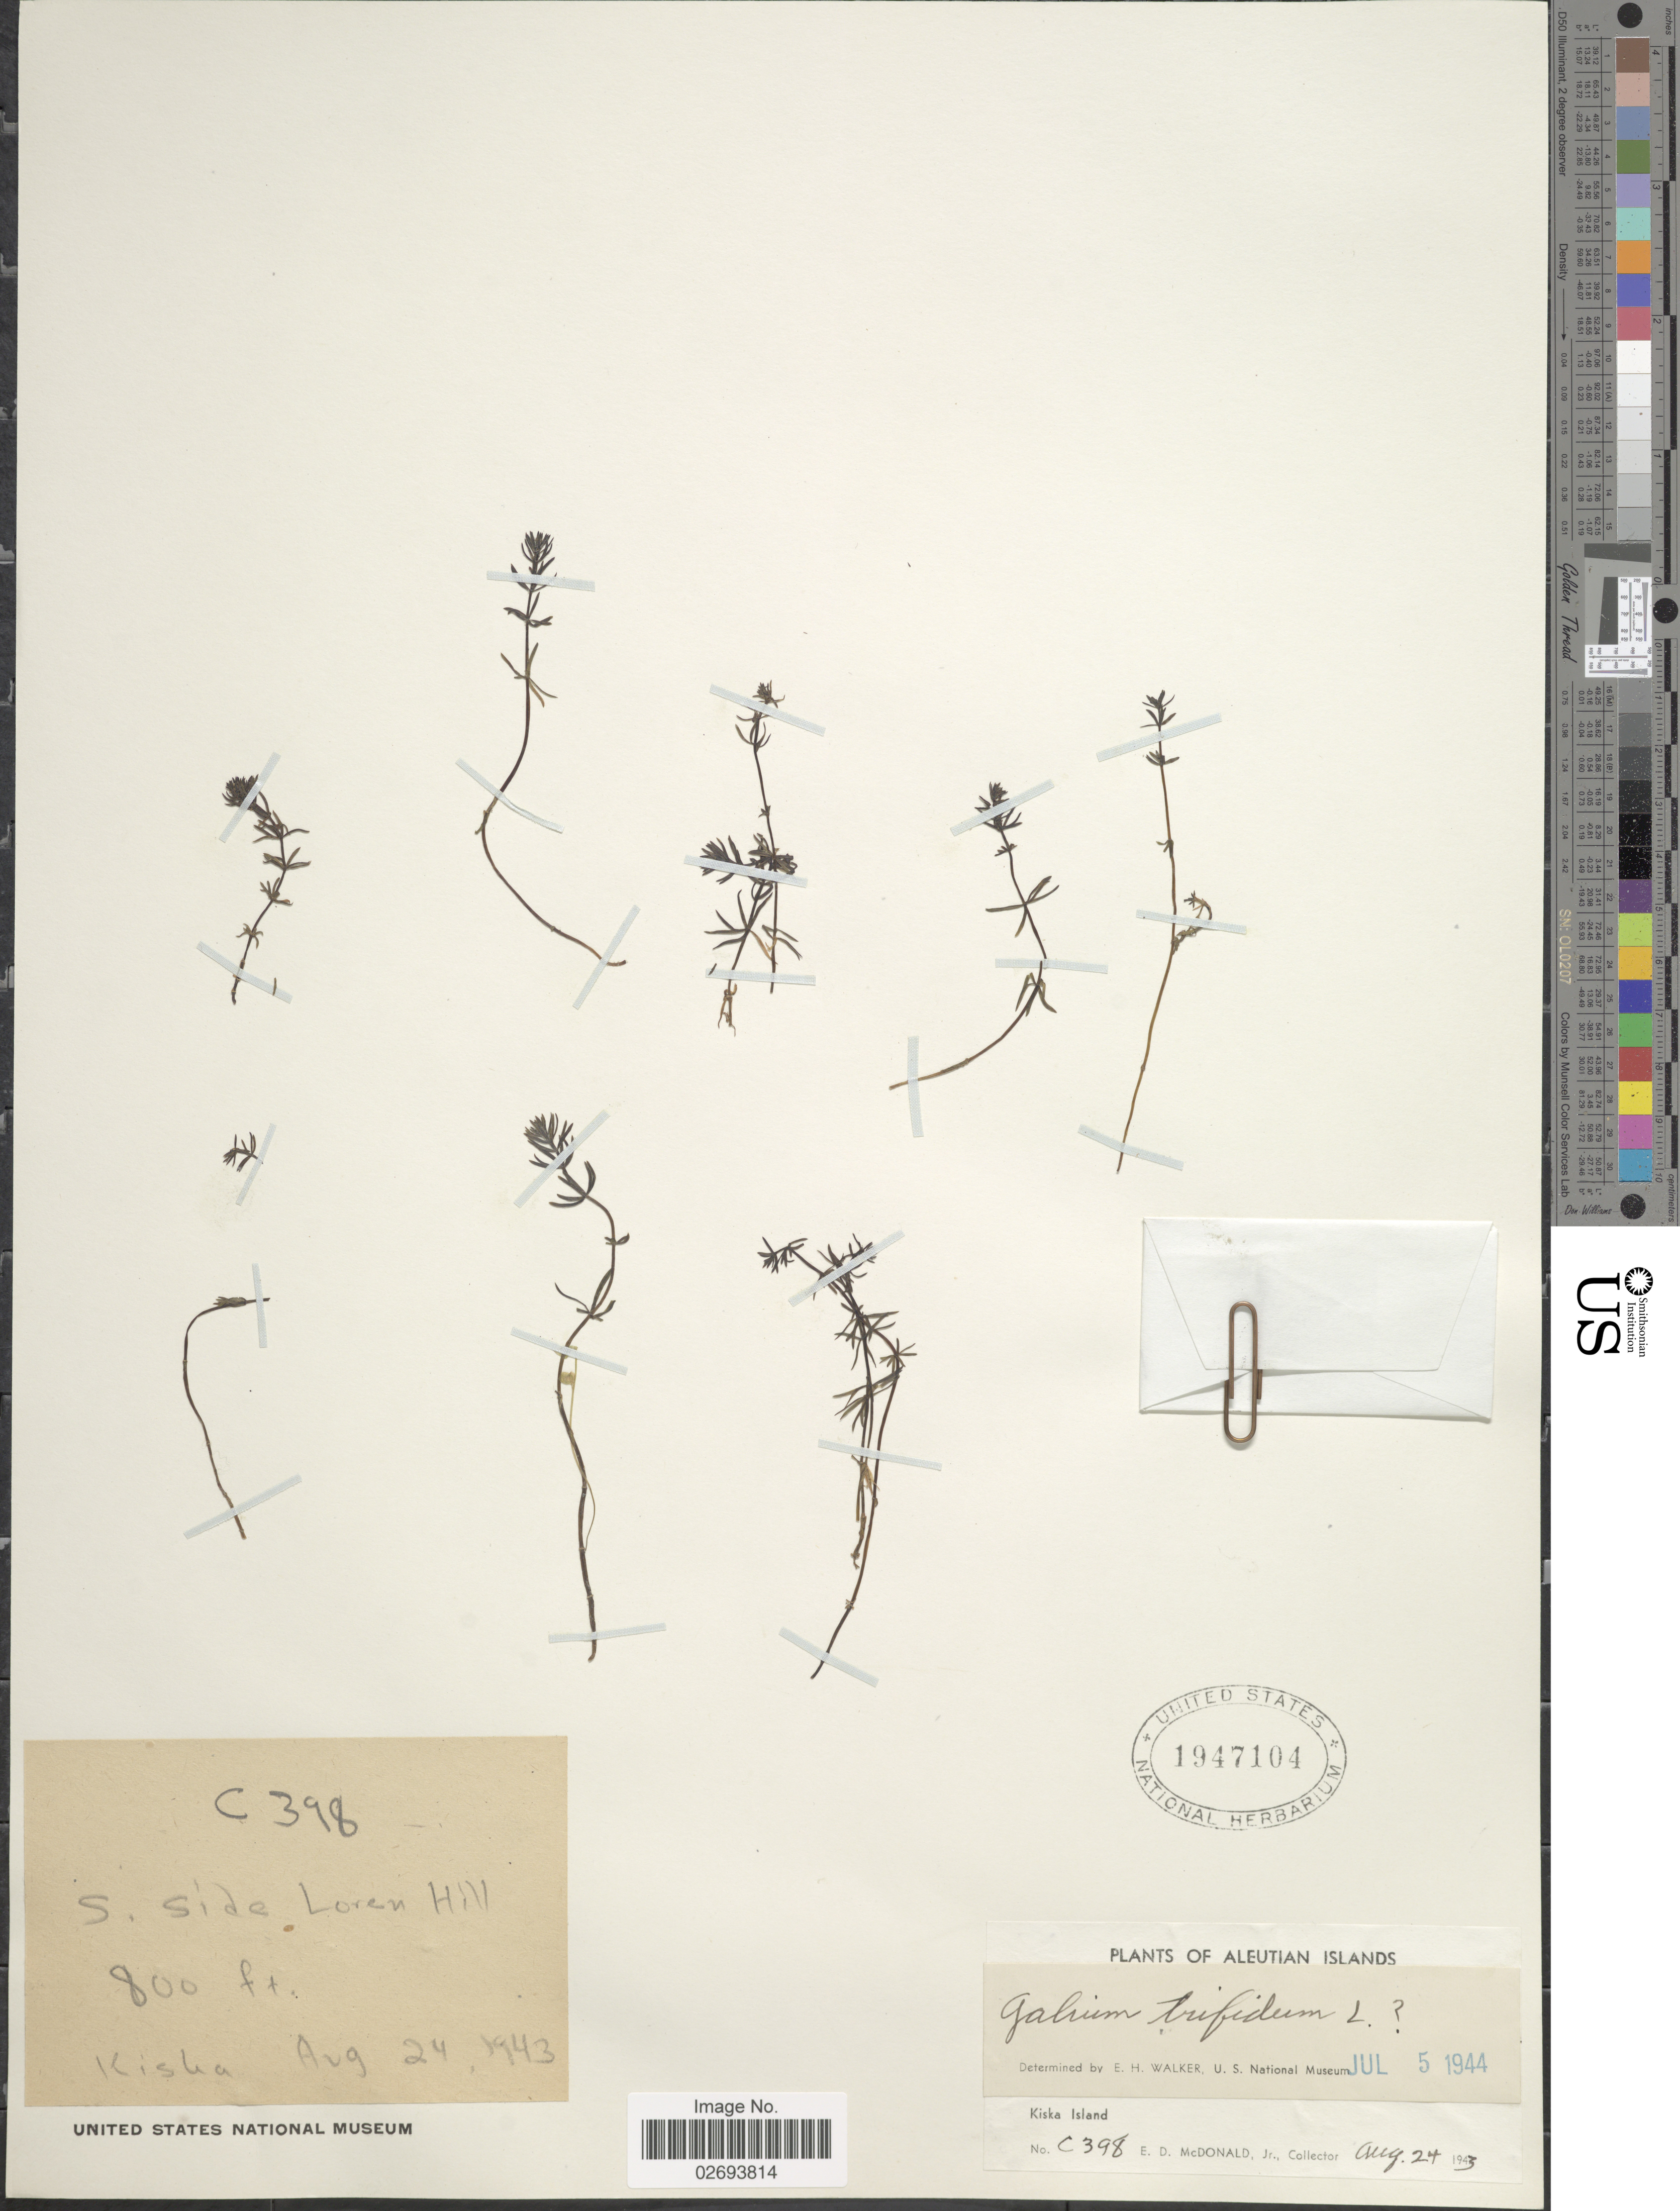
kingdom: Plantae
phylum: Tracheophyta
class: Magnoliopsida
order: Gentianales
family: Rubiaceae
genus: Galium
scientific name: Galium trifidum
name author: L.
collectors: E. D. McDonald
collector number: C398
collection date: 1943-08-24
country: United States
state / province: Alaska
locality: Aleutian Islands, Kiska Island, S. side Loren Hill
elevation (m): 244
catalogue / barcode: US 1947104